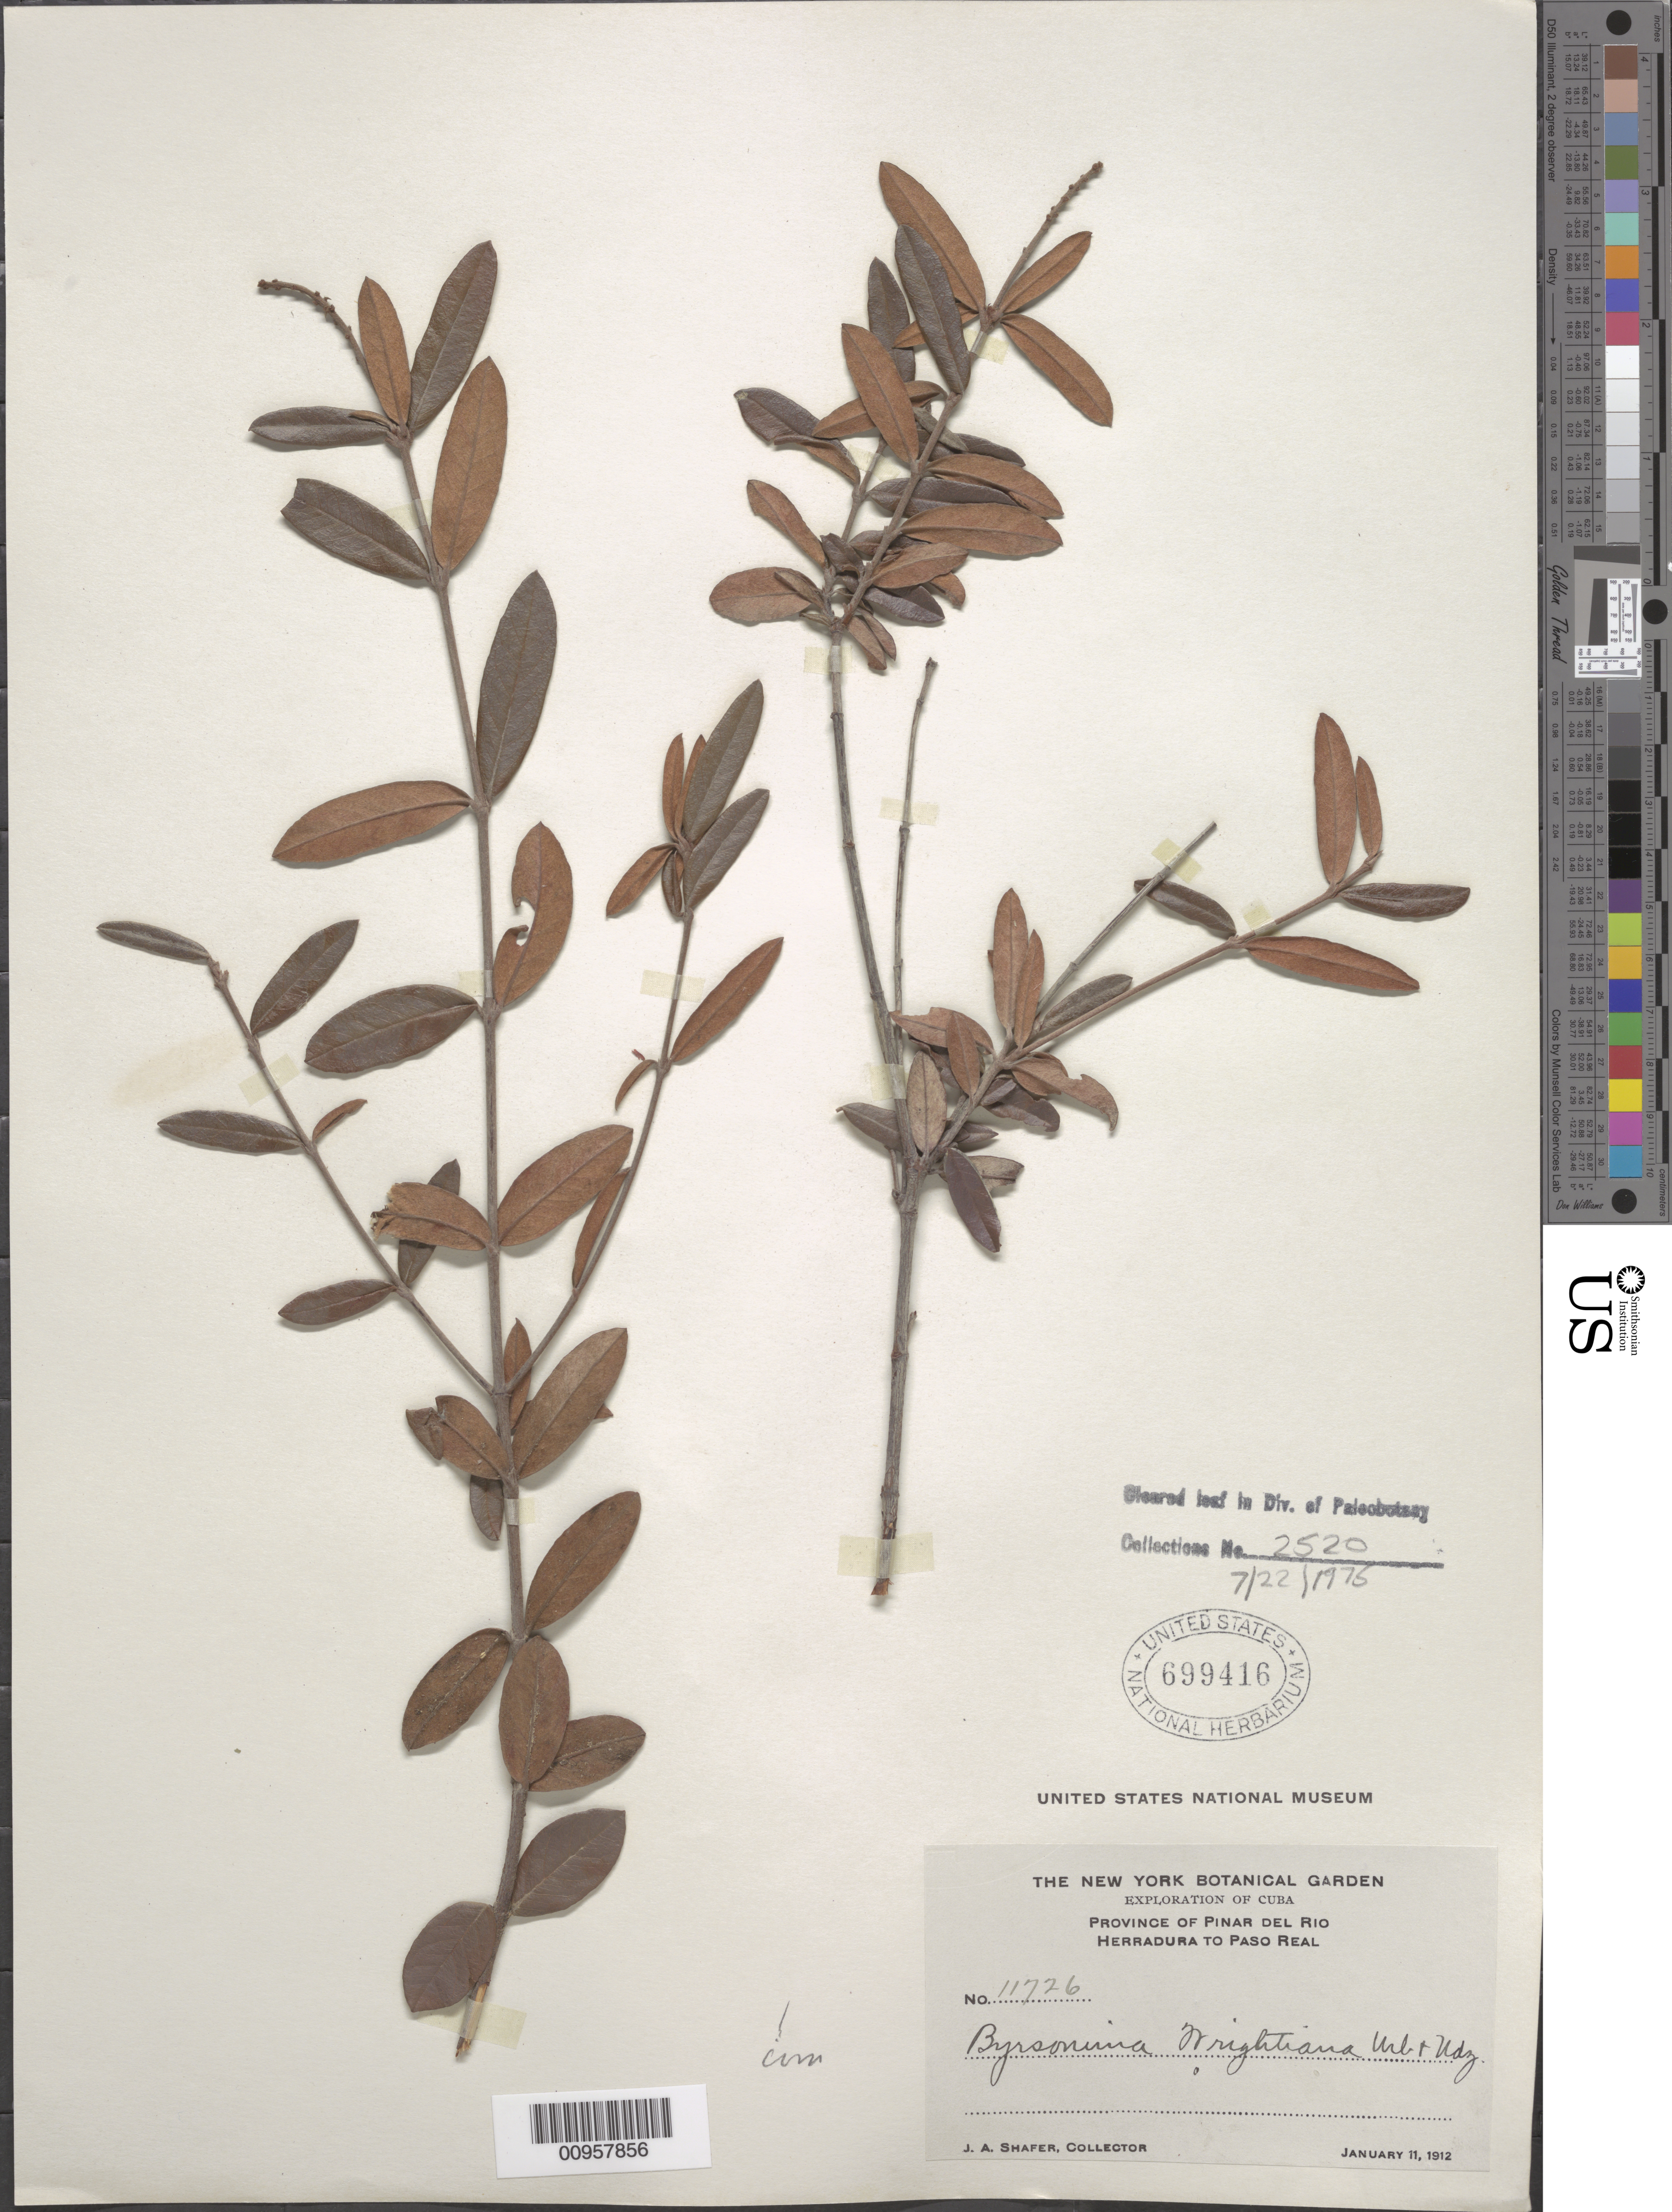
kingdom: Plantae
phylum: Tracheophyta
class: Magnoliopsida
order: Malpighiales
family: Malpighiaceae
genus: Byrsonima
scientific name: Byrsonima wrightiana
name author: Nied.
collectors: J. A. Shafer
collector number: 11726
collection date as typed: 11 Jan 1912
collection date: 1912-01-11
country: Cuba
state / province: Pinar del Rio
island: Cuba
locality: Herradura to Paso Real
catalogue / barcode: US 699416